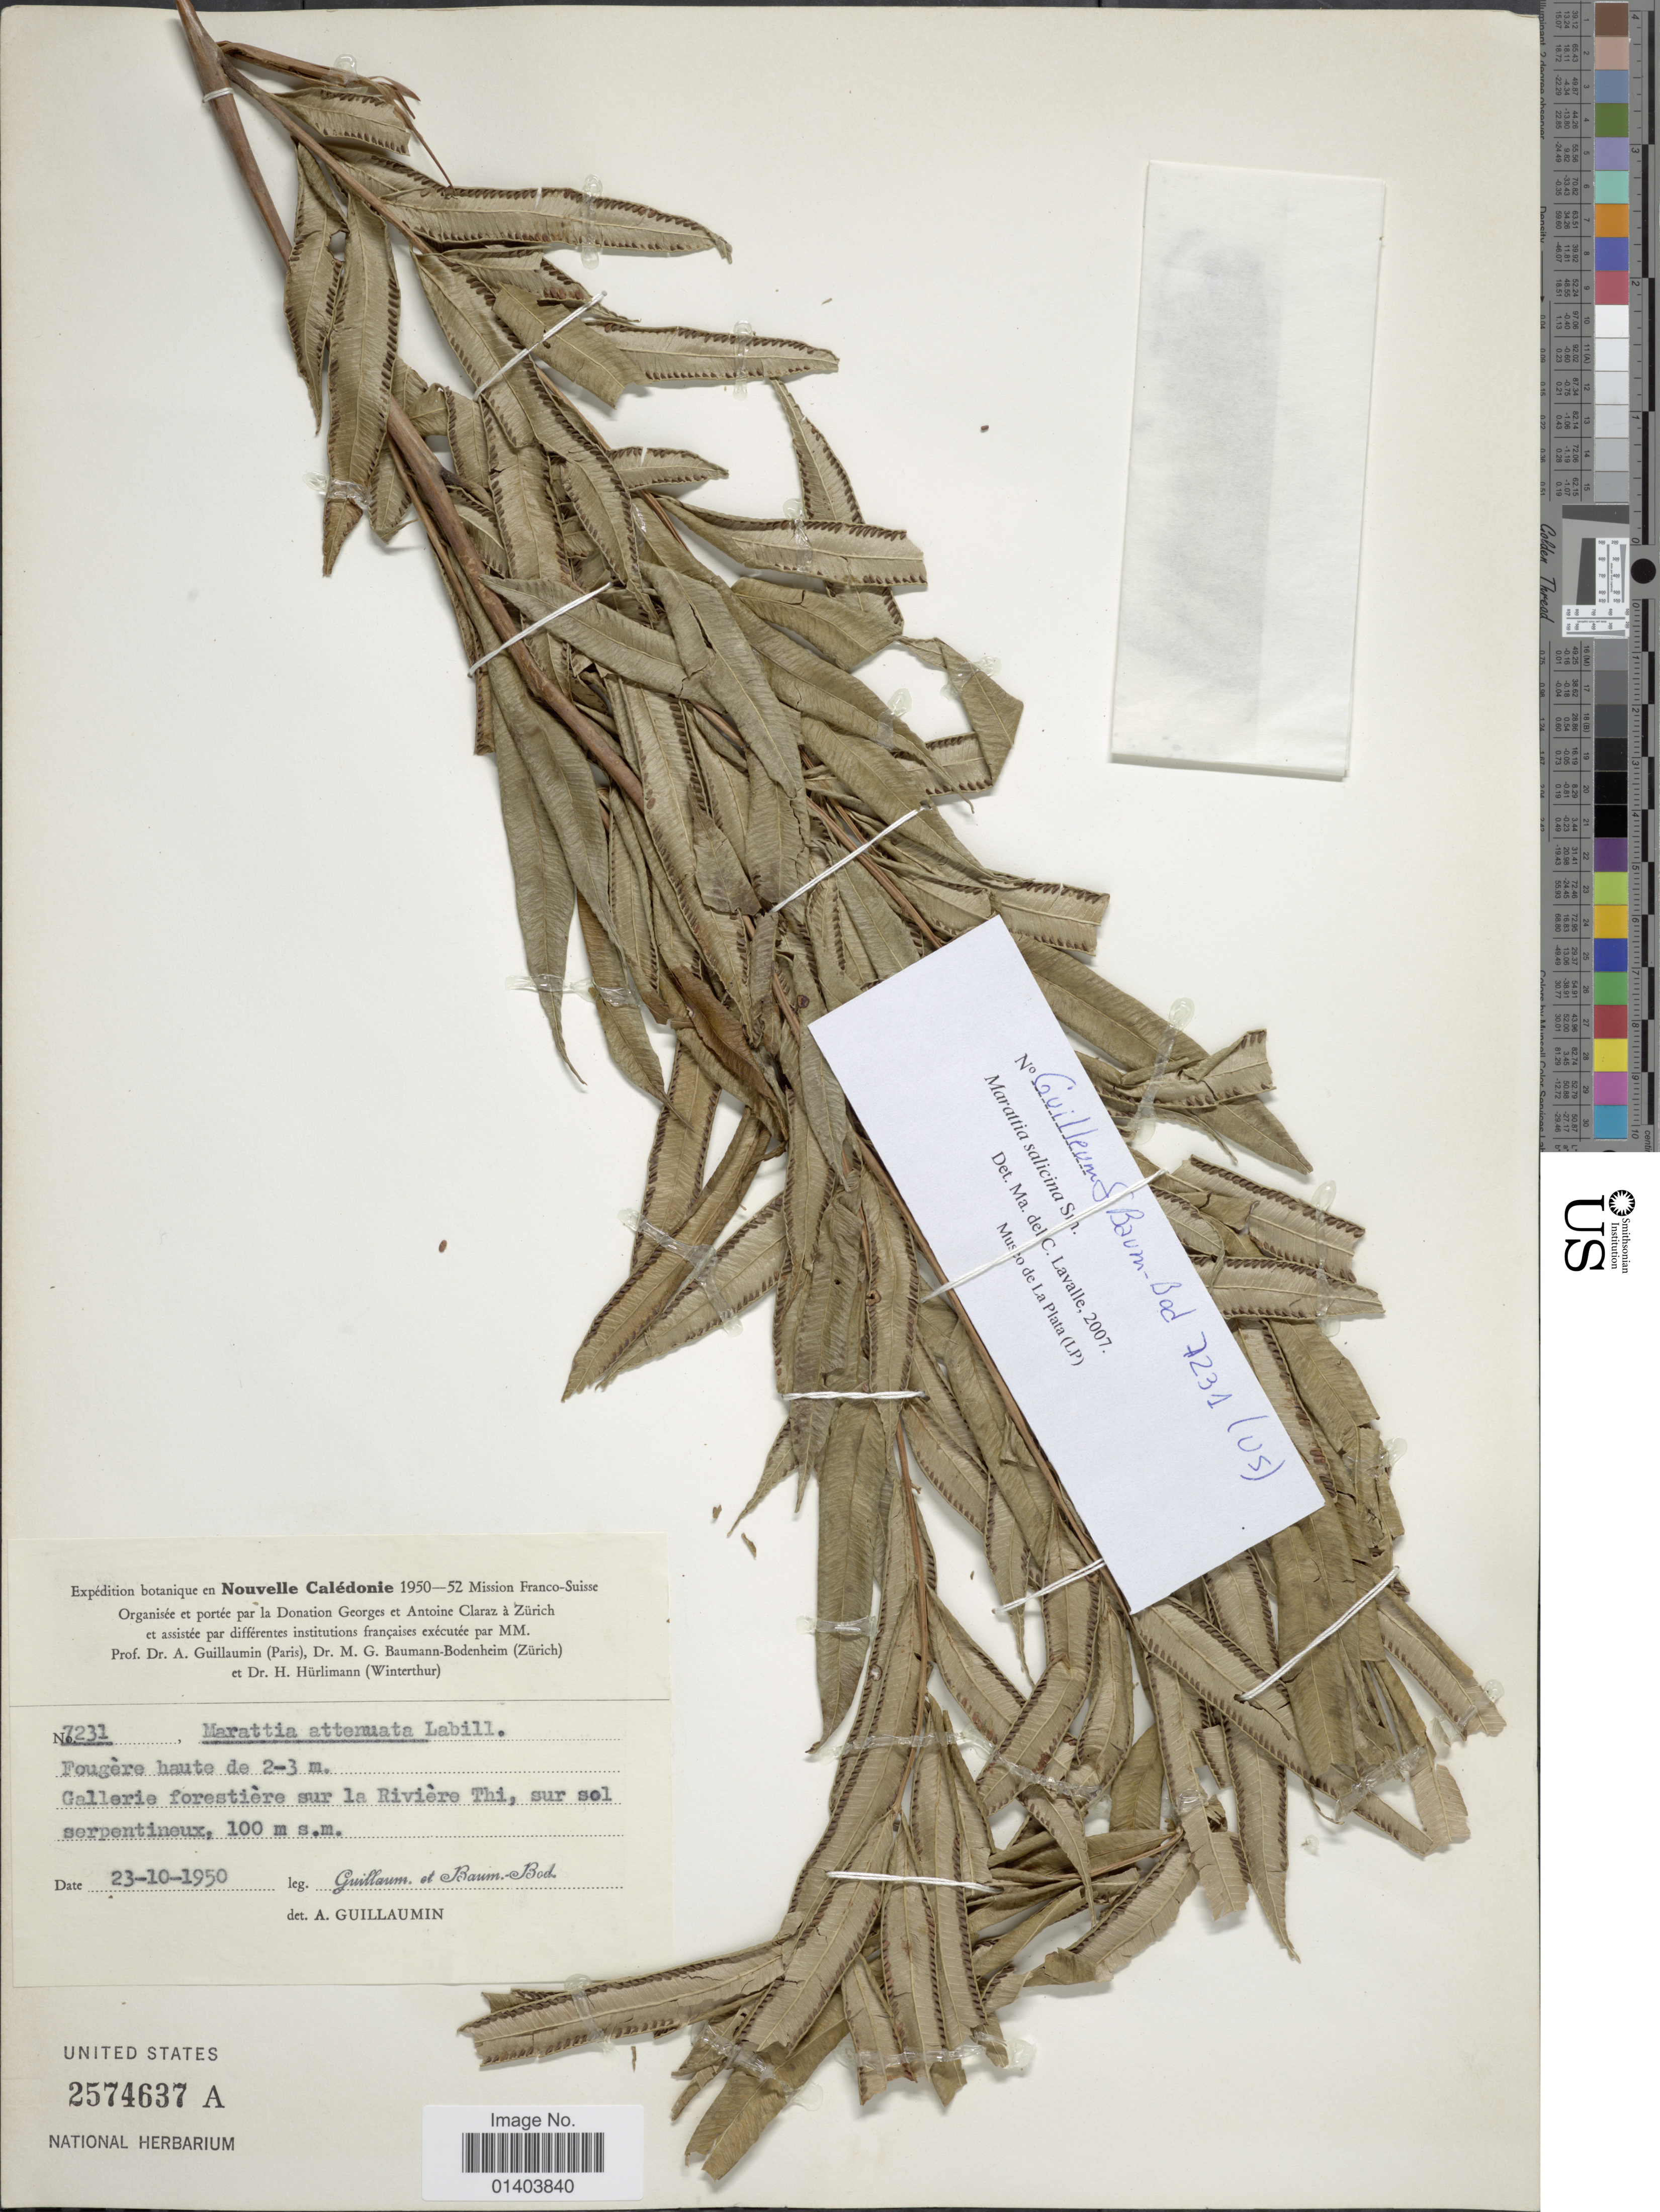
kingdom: Plantae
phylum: Tracheophyta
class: Polypodiopsida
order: Marattiales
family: Marattiaceae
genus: Ptisana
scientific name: Ptisana attenuata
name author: (Labill.) Murdock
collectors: A. Guillaumin & M. G. Baumann-Bodenheim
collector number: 7231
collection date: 1950-10-23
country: New Caledonia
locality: Fougere haute de 2-3 m. Gallerie forestriere sur la Riviere Thi, sur sel serpentineux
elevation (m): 100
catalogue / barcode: US 2574637A